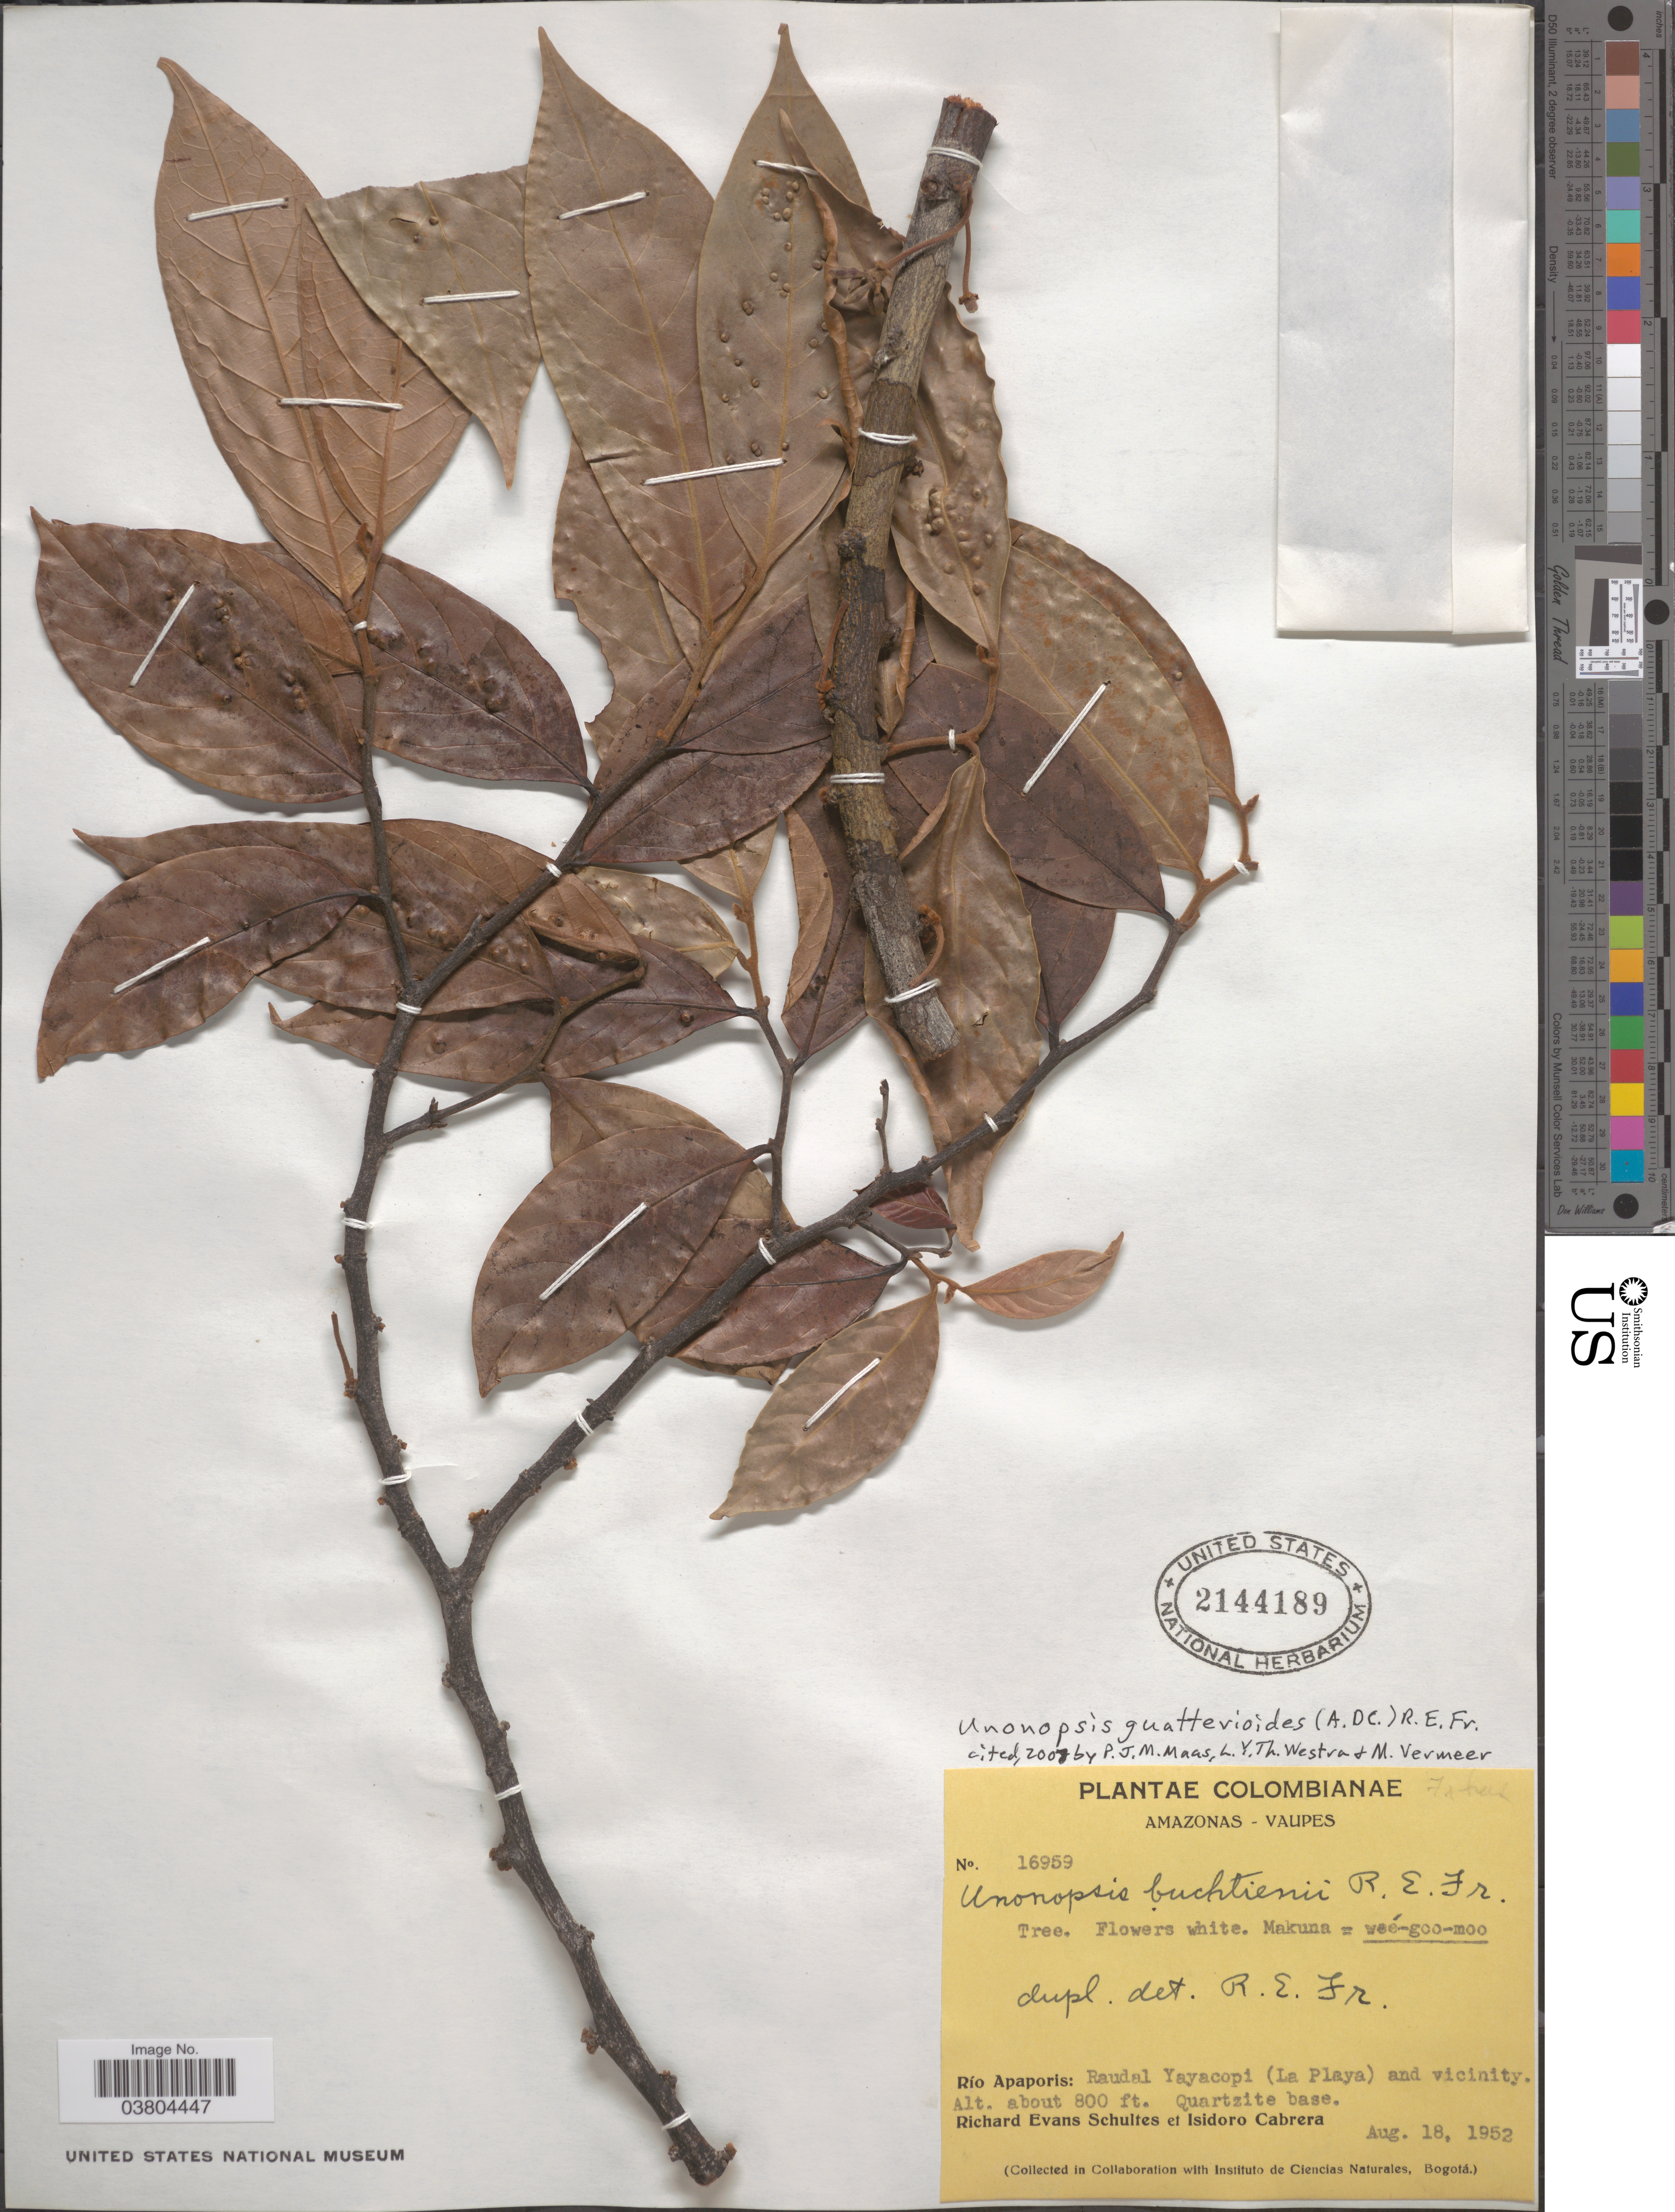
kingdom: Plantae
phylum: Tracheophyta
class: Magnoliopsida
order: Magnoliales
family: Annonaceae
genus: Unonopsis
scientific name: Unonopsis guatterioides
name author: (A. DC.) R.E. Fr.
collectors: R. E. Schultes & I. Cabrera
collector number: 16959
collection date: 1952-08-18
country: Colombia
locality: Amazonas-Vaupés. Río Apaporis: Raudal Yayacopi (La Playa) and vicinity. Quartzite base.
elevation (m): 244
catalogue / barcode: US 2144189